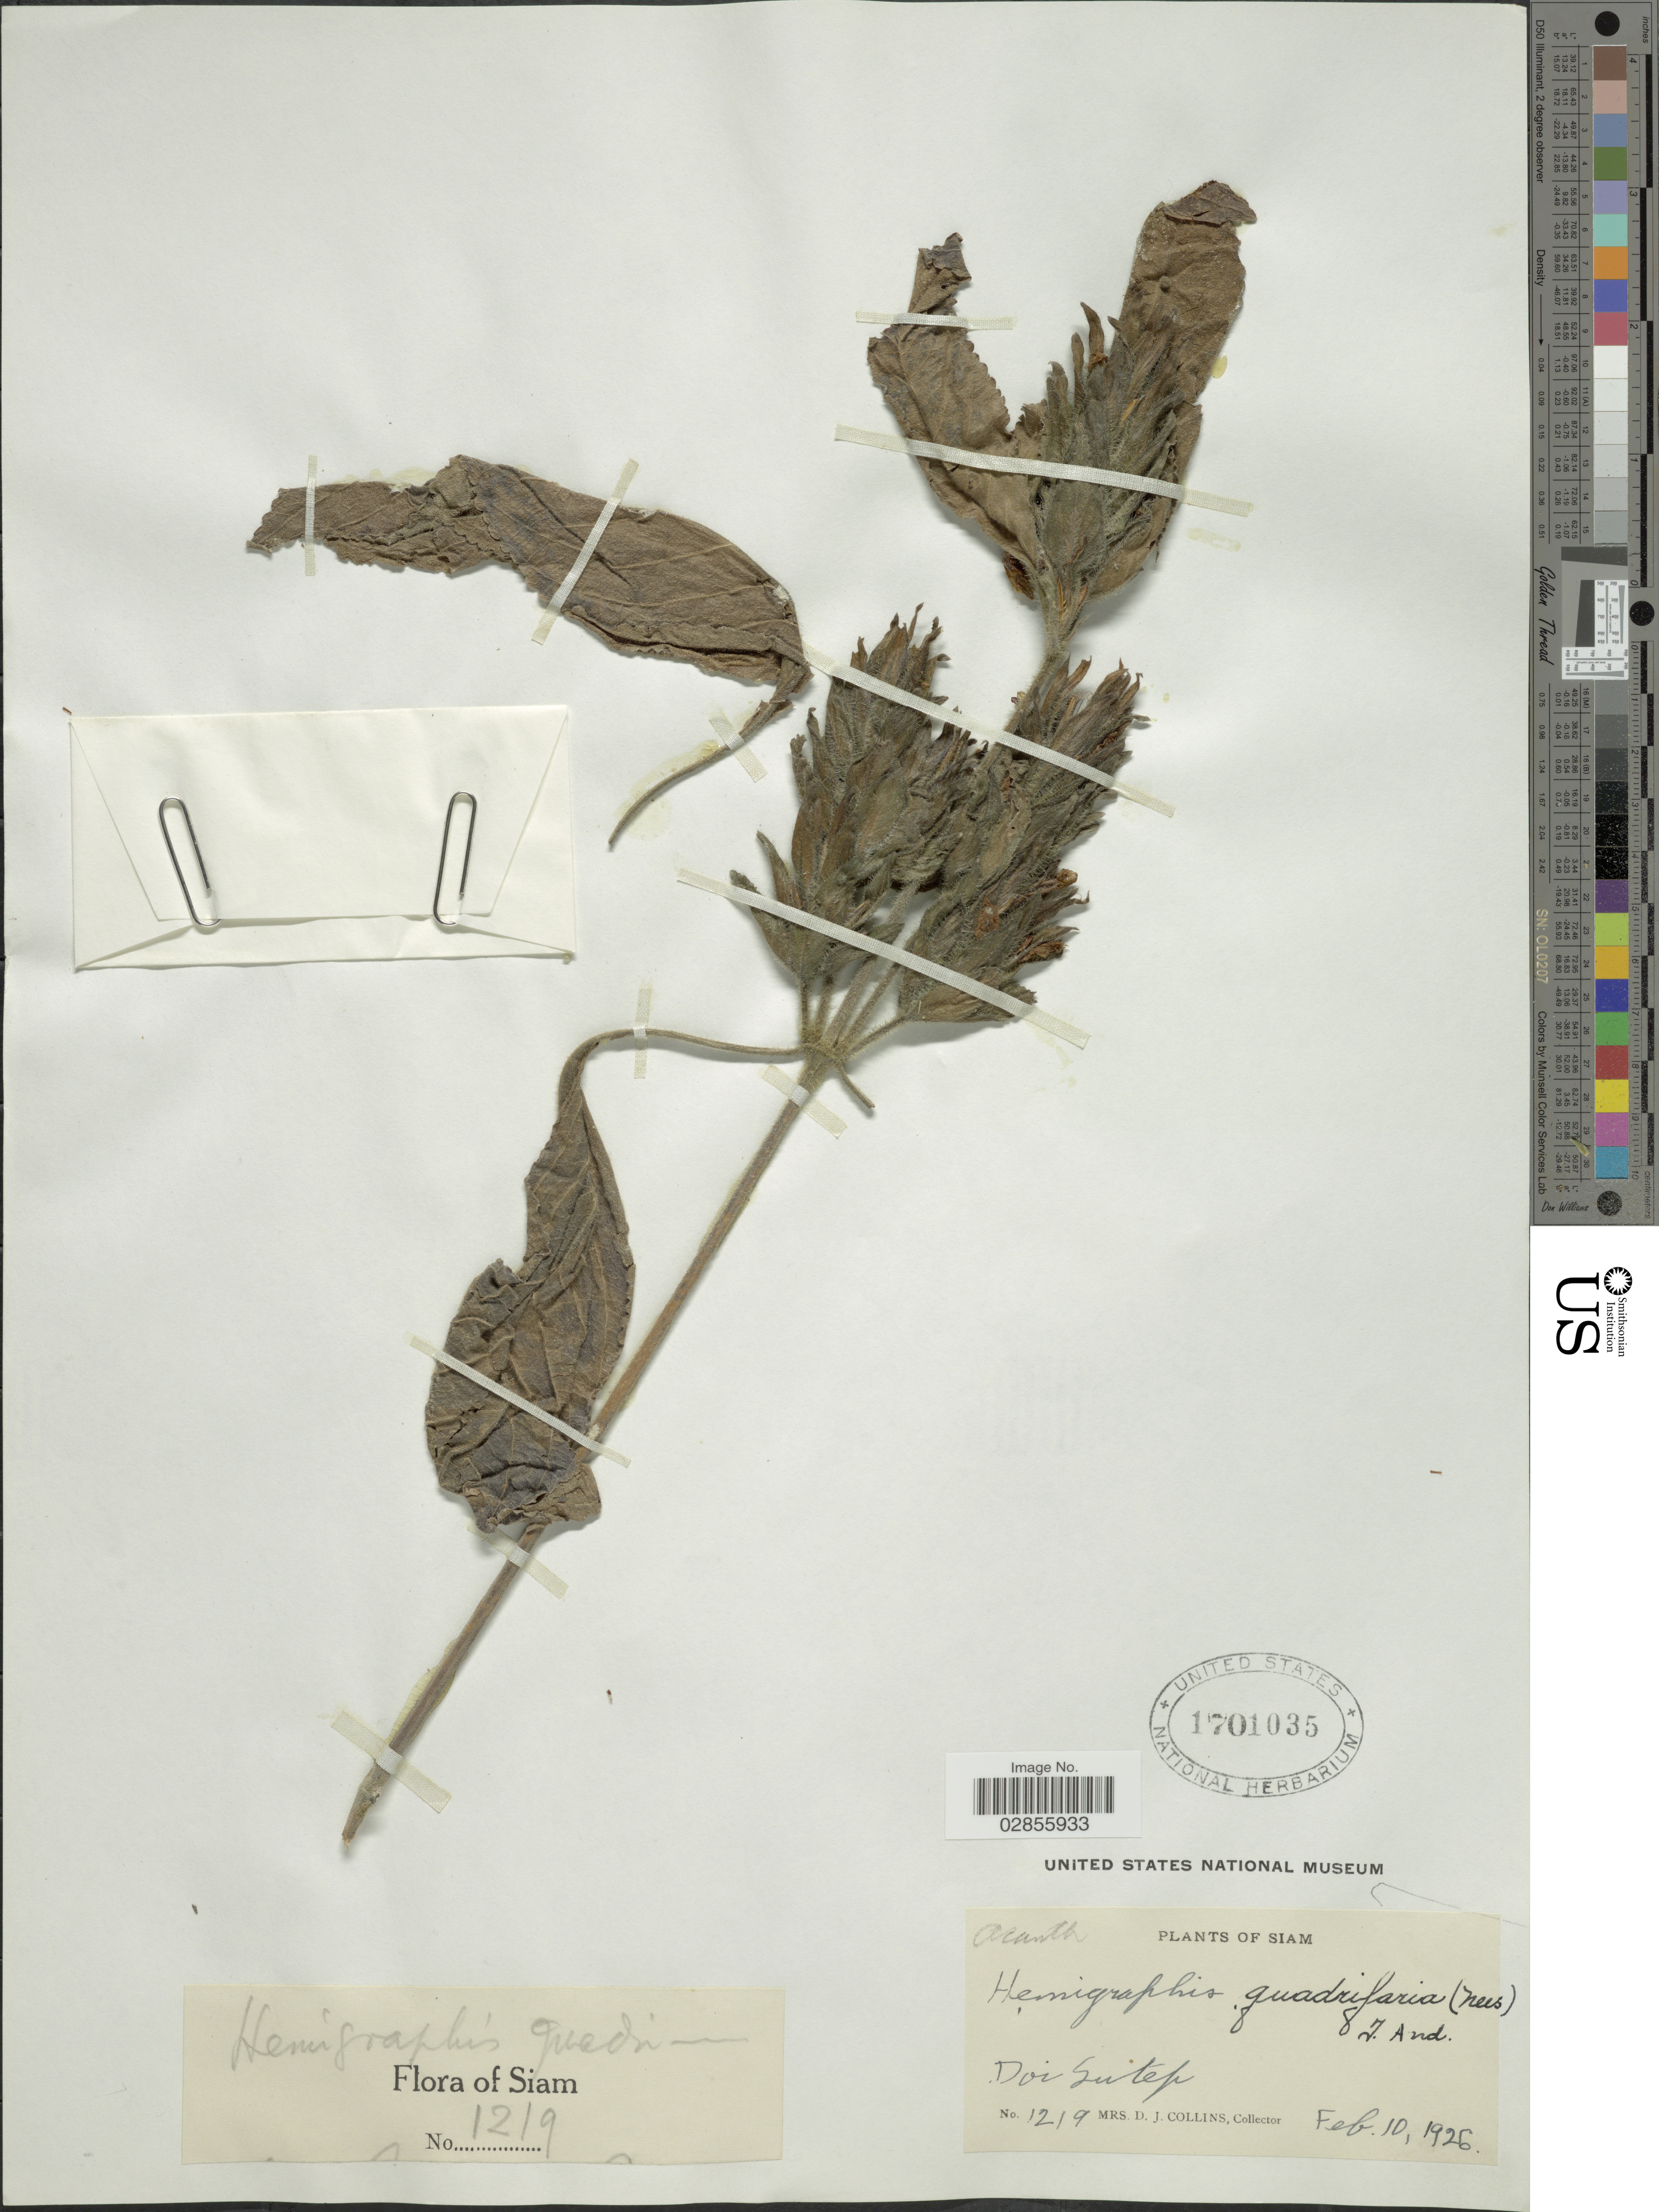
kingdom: Plantae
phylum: Tracheophyta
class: Magnoliopsida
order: Lamiales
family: Acanthaceae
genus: Hemigraphis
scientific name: Hemigraphis quadrifaria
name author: (Wall. ex Nees) T. Anderson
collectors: Mrs. D. J. Collins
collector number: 1219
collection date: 1926-02-10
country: Thailand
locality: Siam. Doi Sutep.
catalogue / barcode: US 1701035